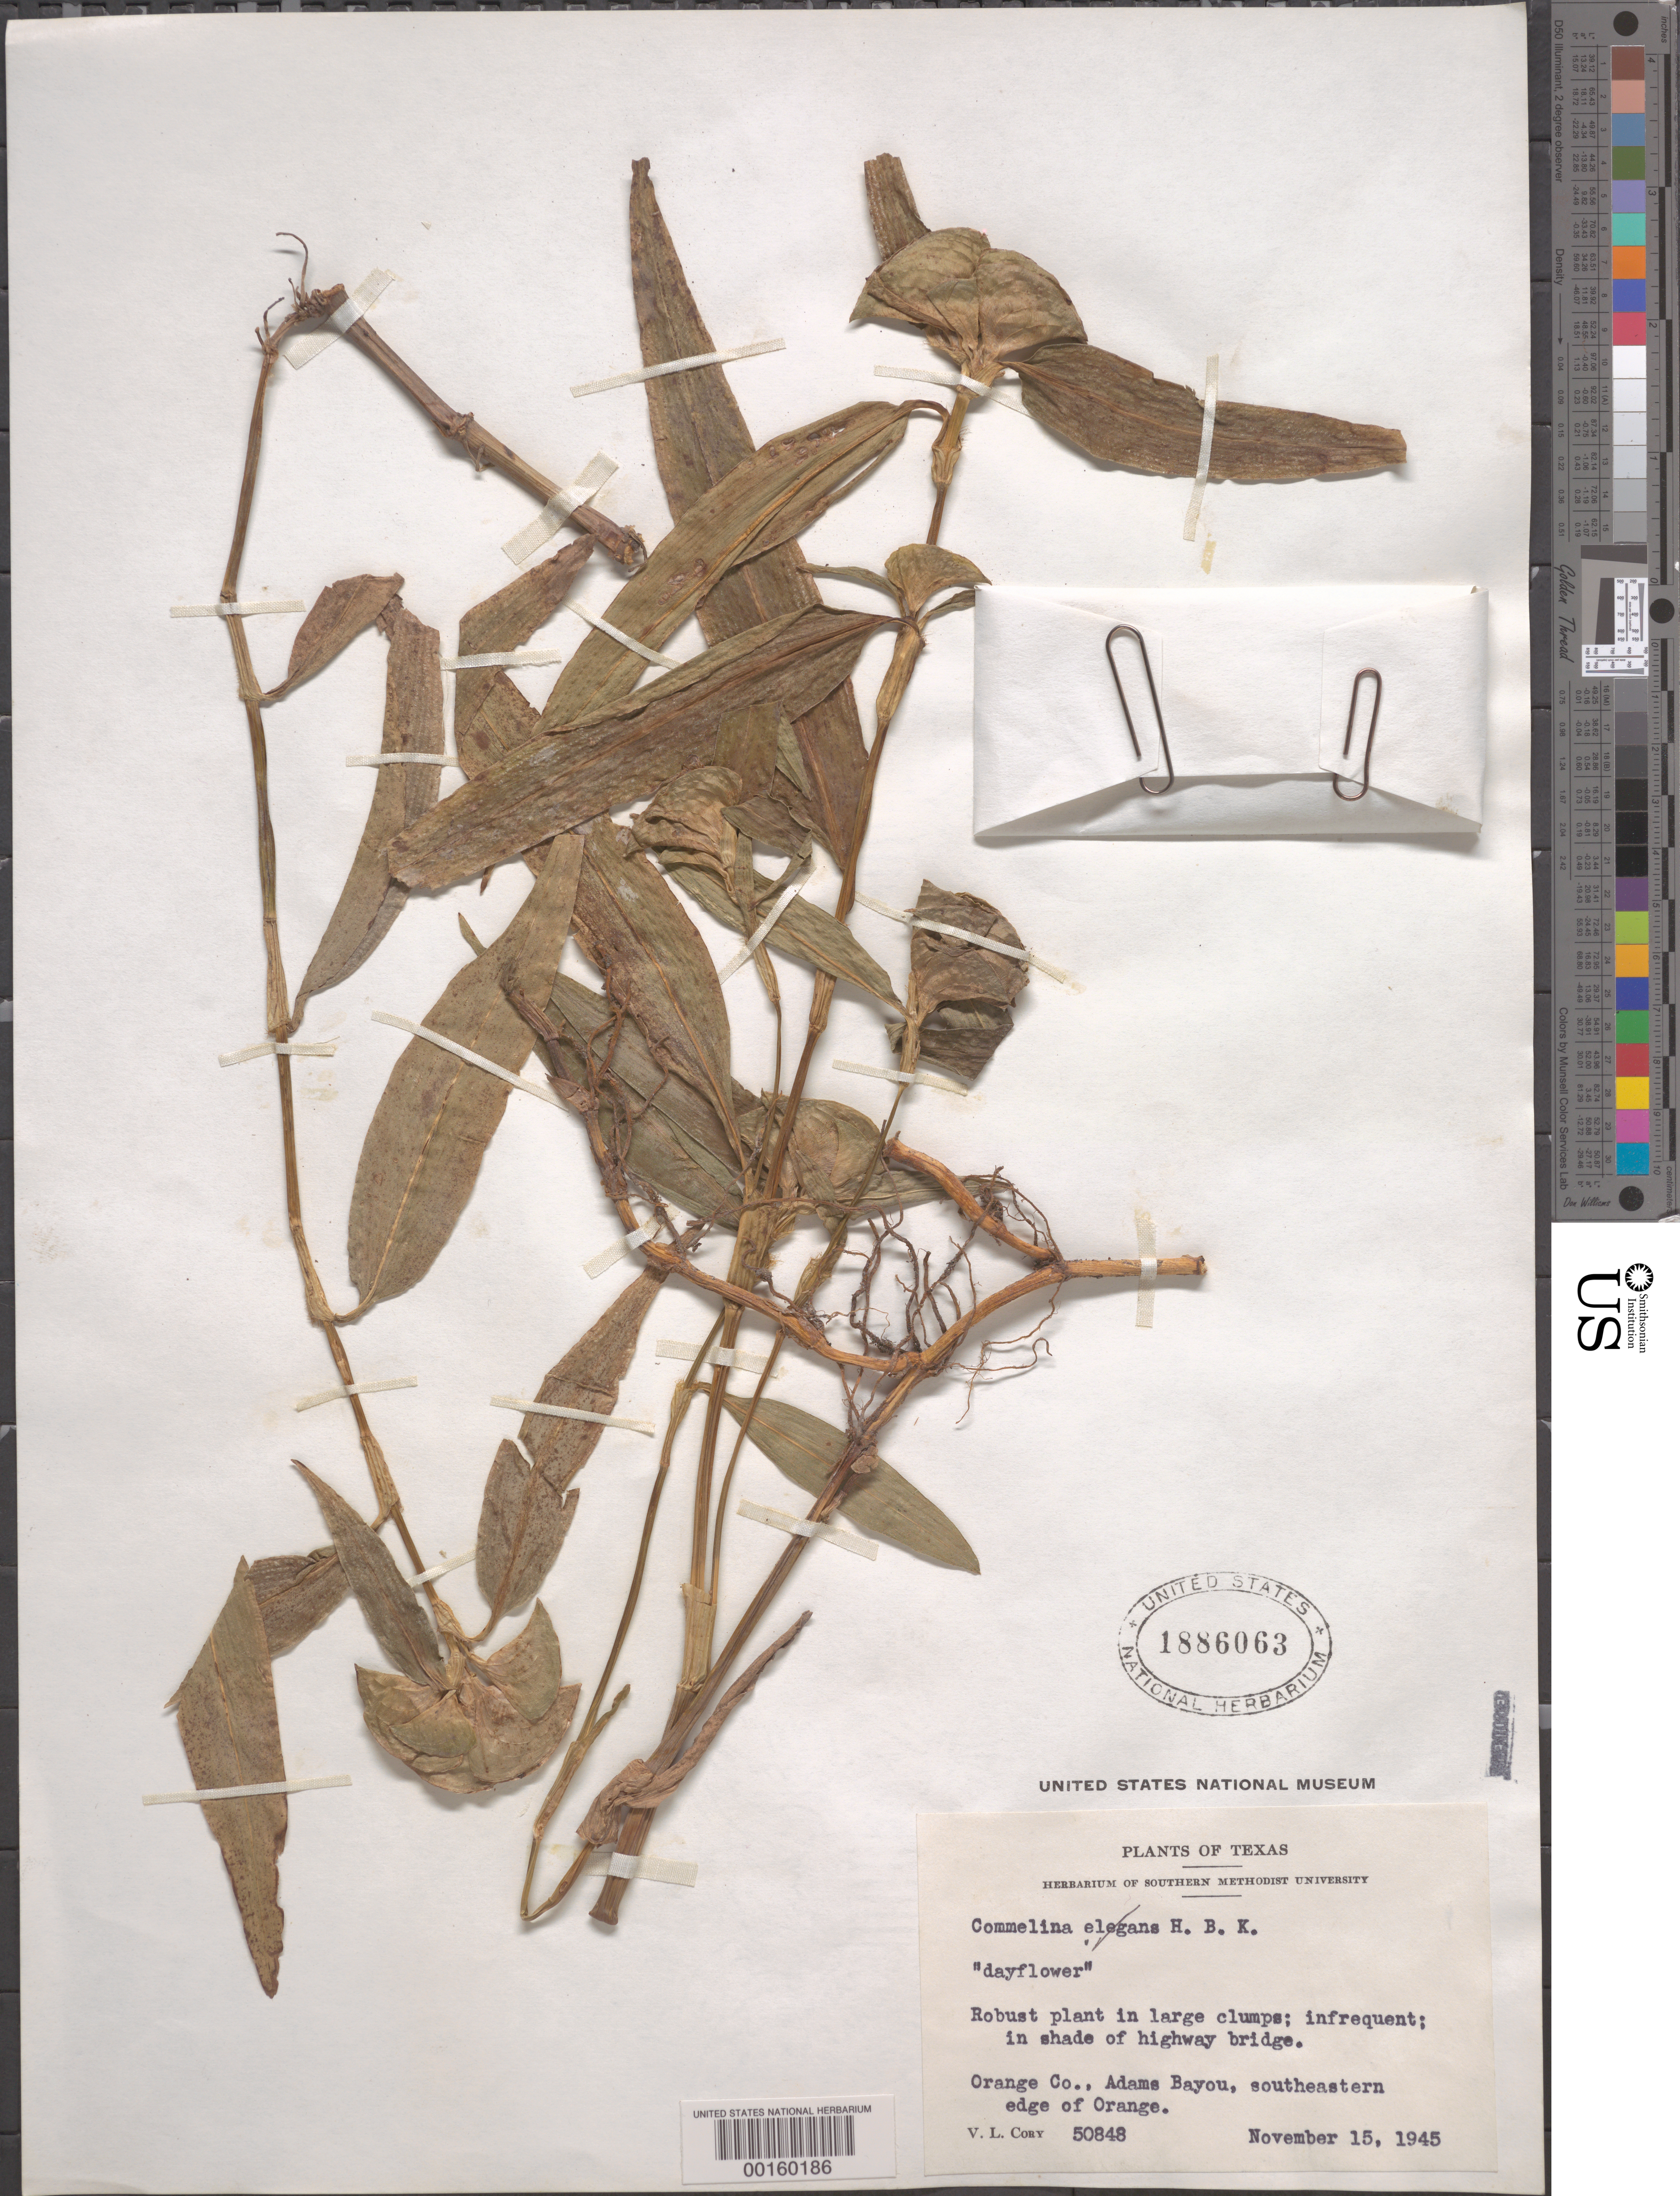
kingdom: Plantae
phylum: Tracheophyta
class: Liliopsida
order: Commelinales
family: Commelinaceae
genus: Commelina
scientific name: Commelina virginica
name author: L.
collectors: V. Cory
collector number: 50848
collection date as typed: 15 Nov 1945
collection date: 1945-11-15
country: United States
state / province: Texas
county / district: Orange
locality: Adams bayou, south eastern edge of orange co.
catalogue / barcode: US 1886063